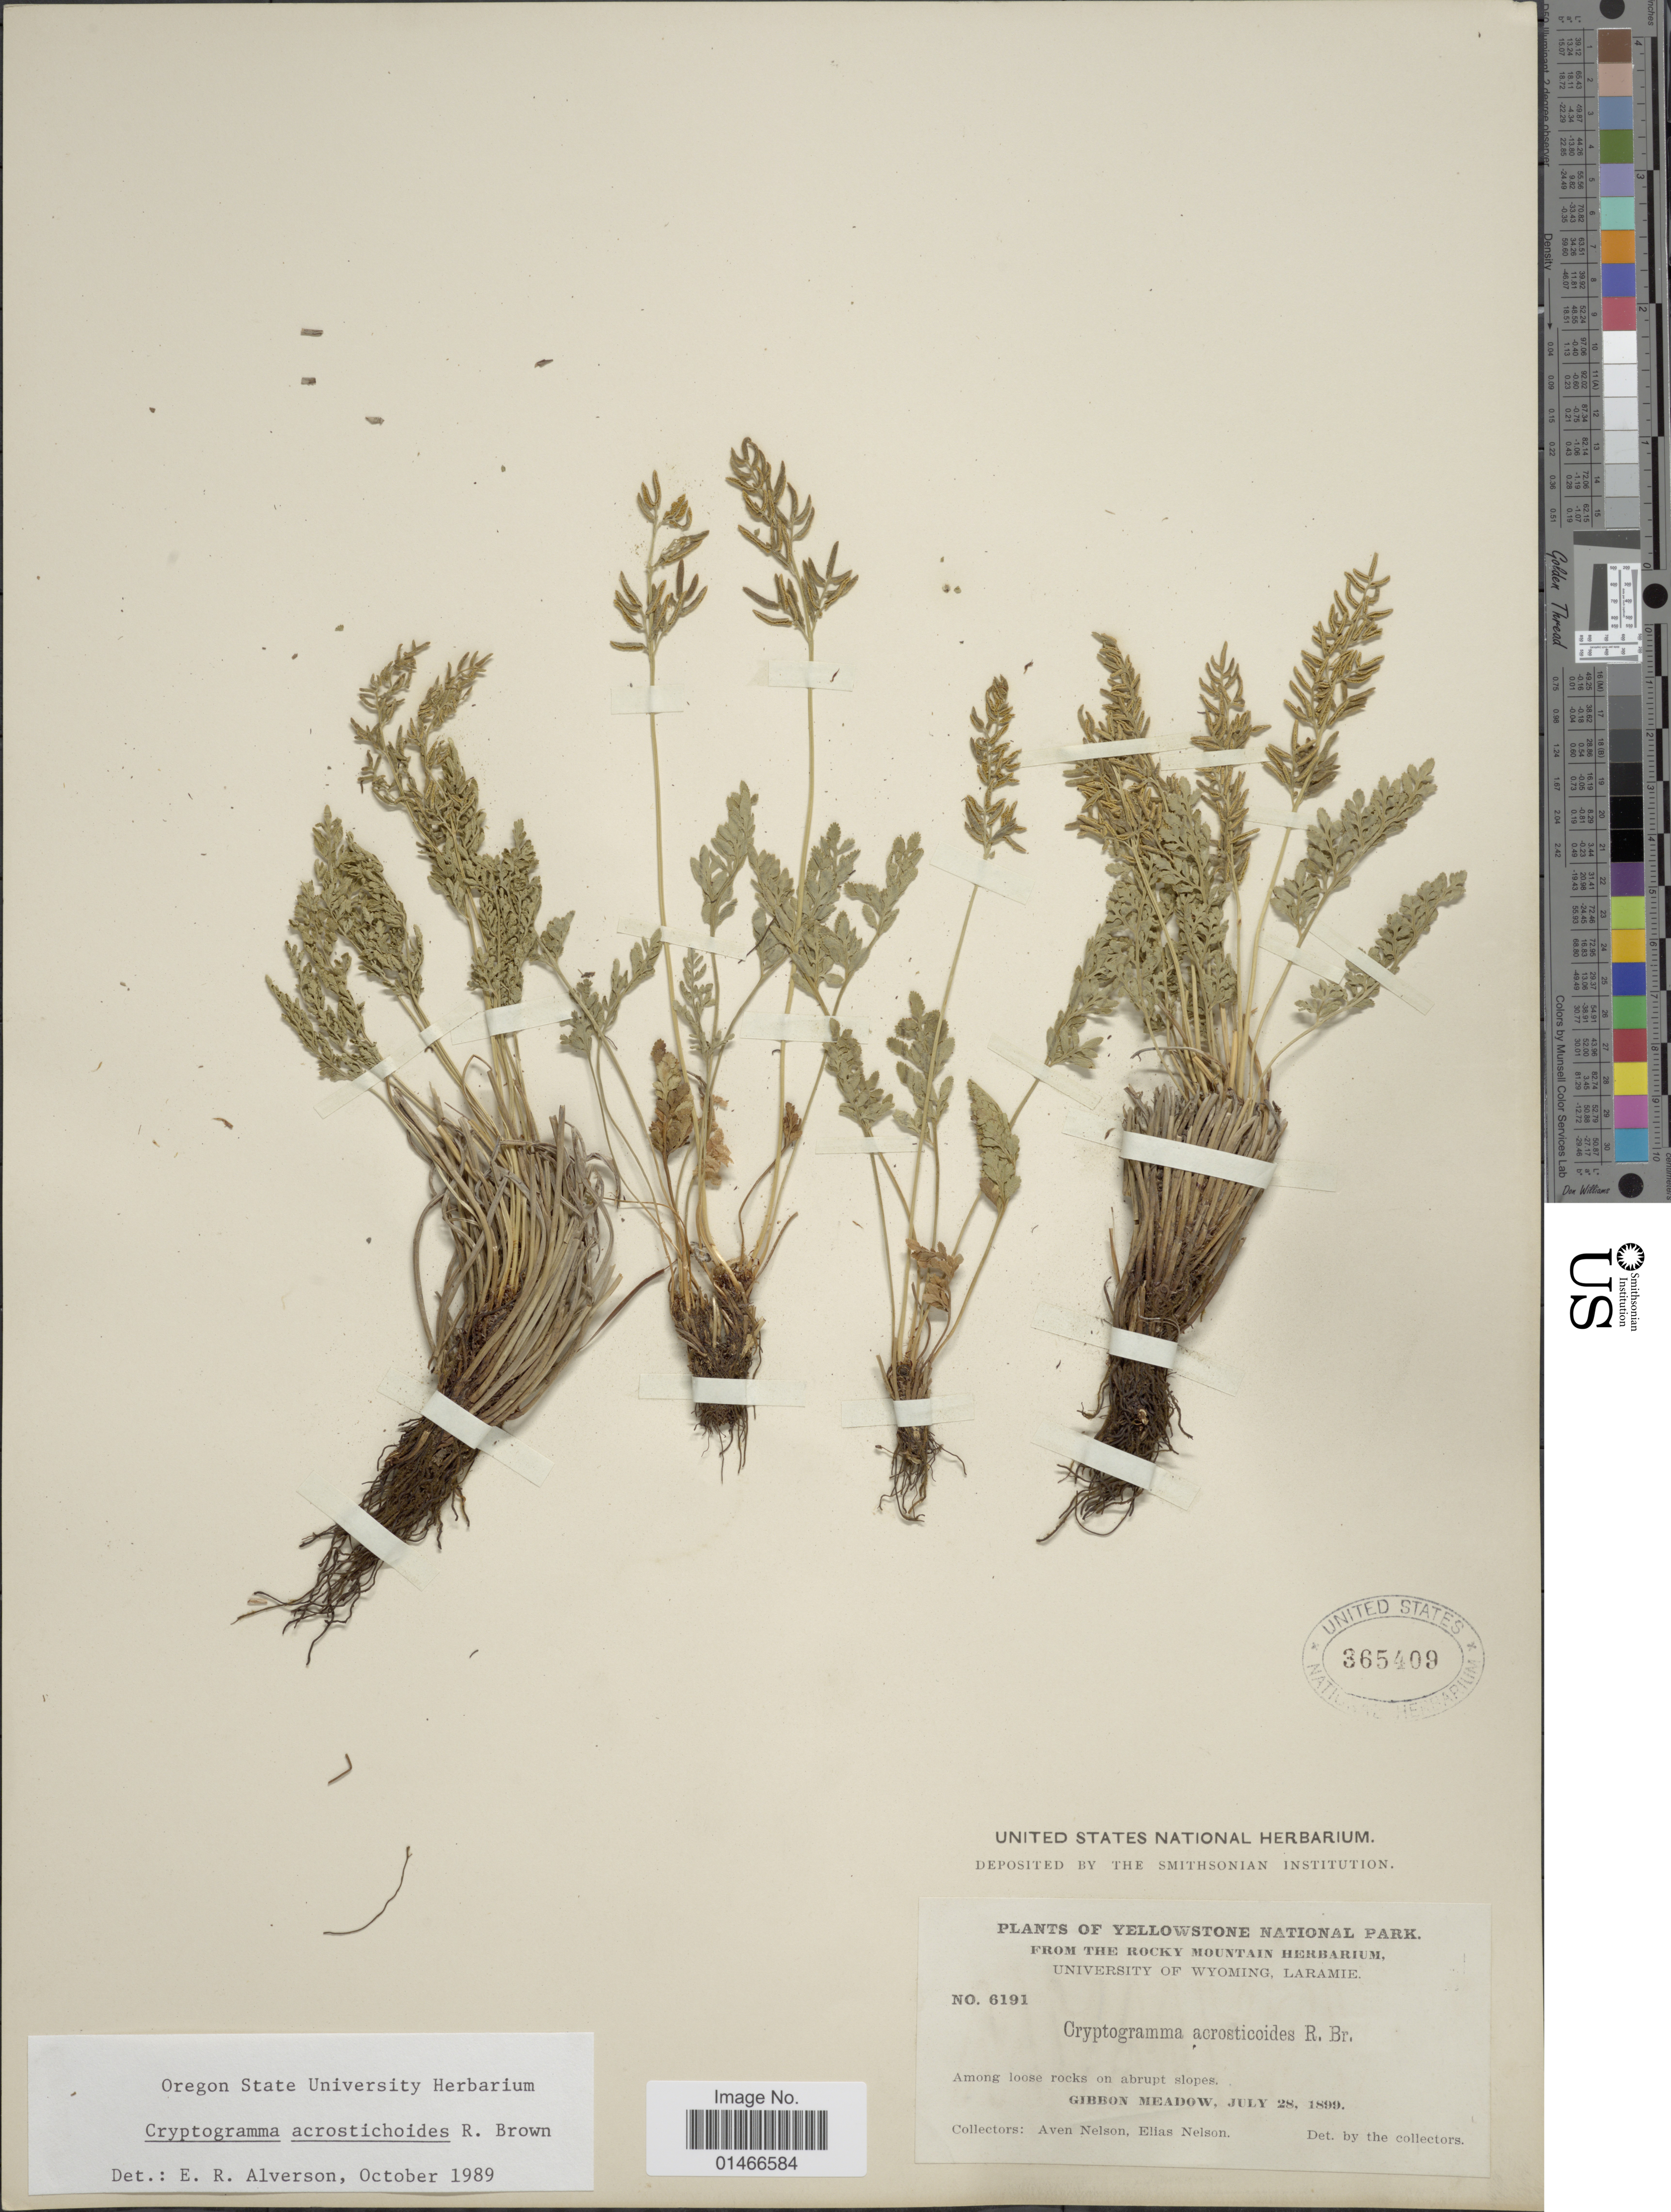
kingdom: Plantae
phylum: Tracheophyta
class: Polypodiopsida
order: Polypodiales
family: Pteridaceae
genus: Cryptogramma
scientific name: Cryptogramma acrostichoides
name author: R. Br.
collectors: A. Nelson & E. Nelson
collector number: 6191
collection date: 1899-07-28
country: United States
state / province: Wyoming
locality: Yellowstone National Park. Among loose rocks on abrupt slopes.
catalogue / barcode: US 365409